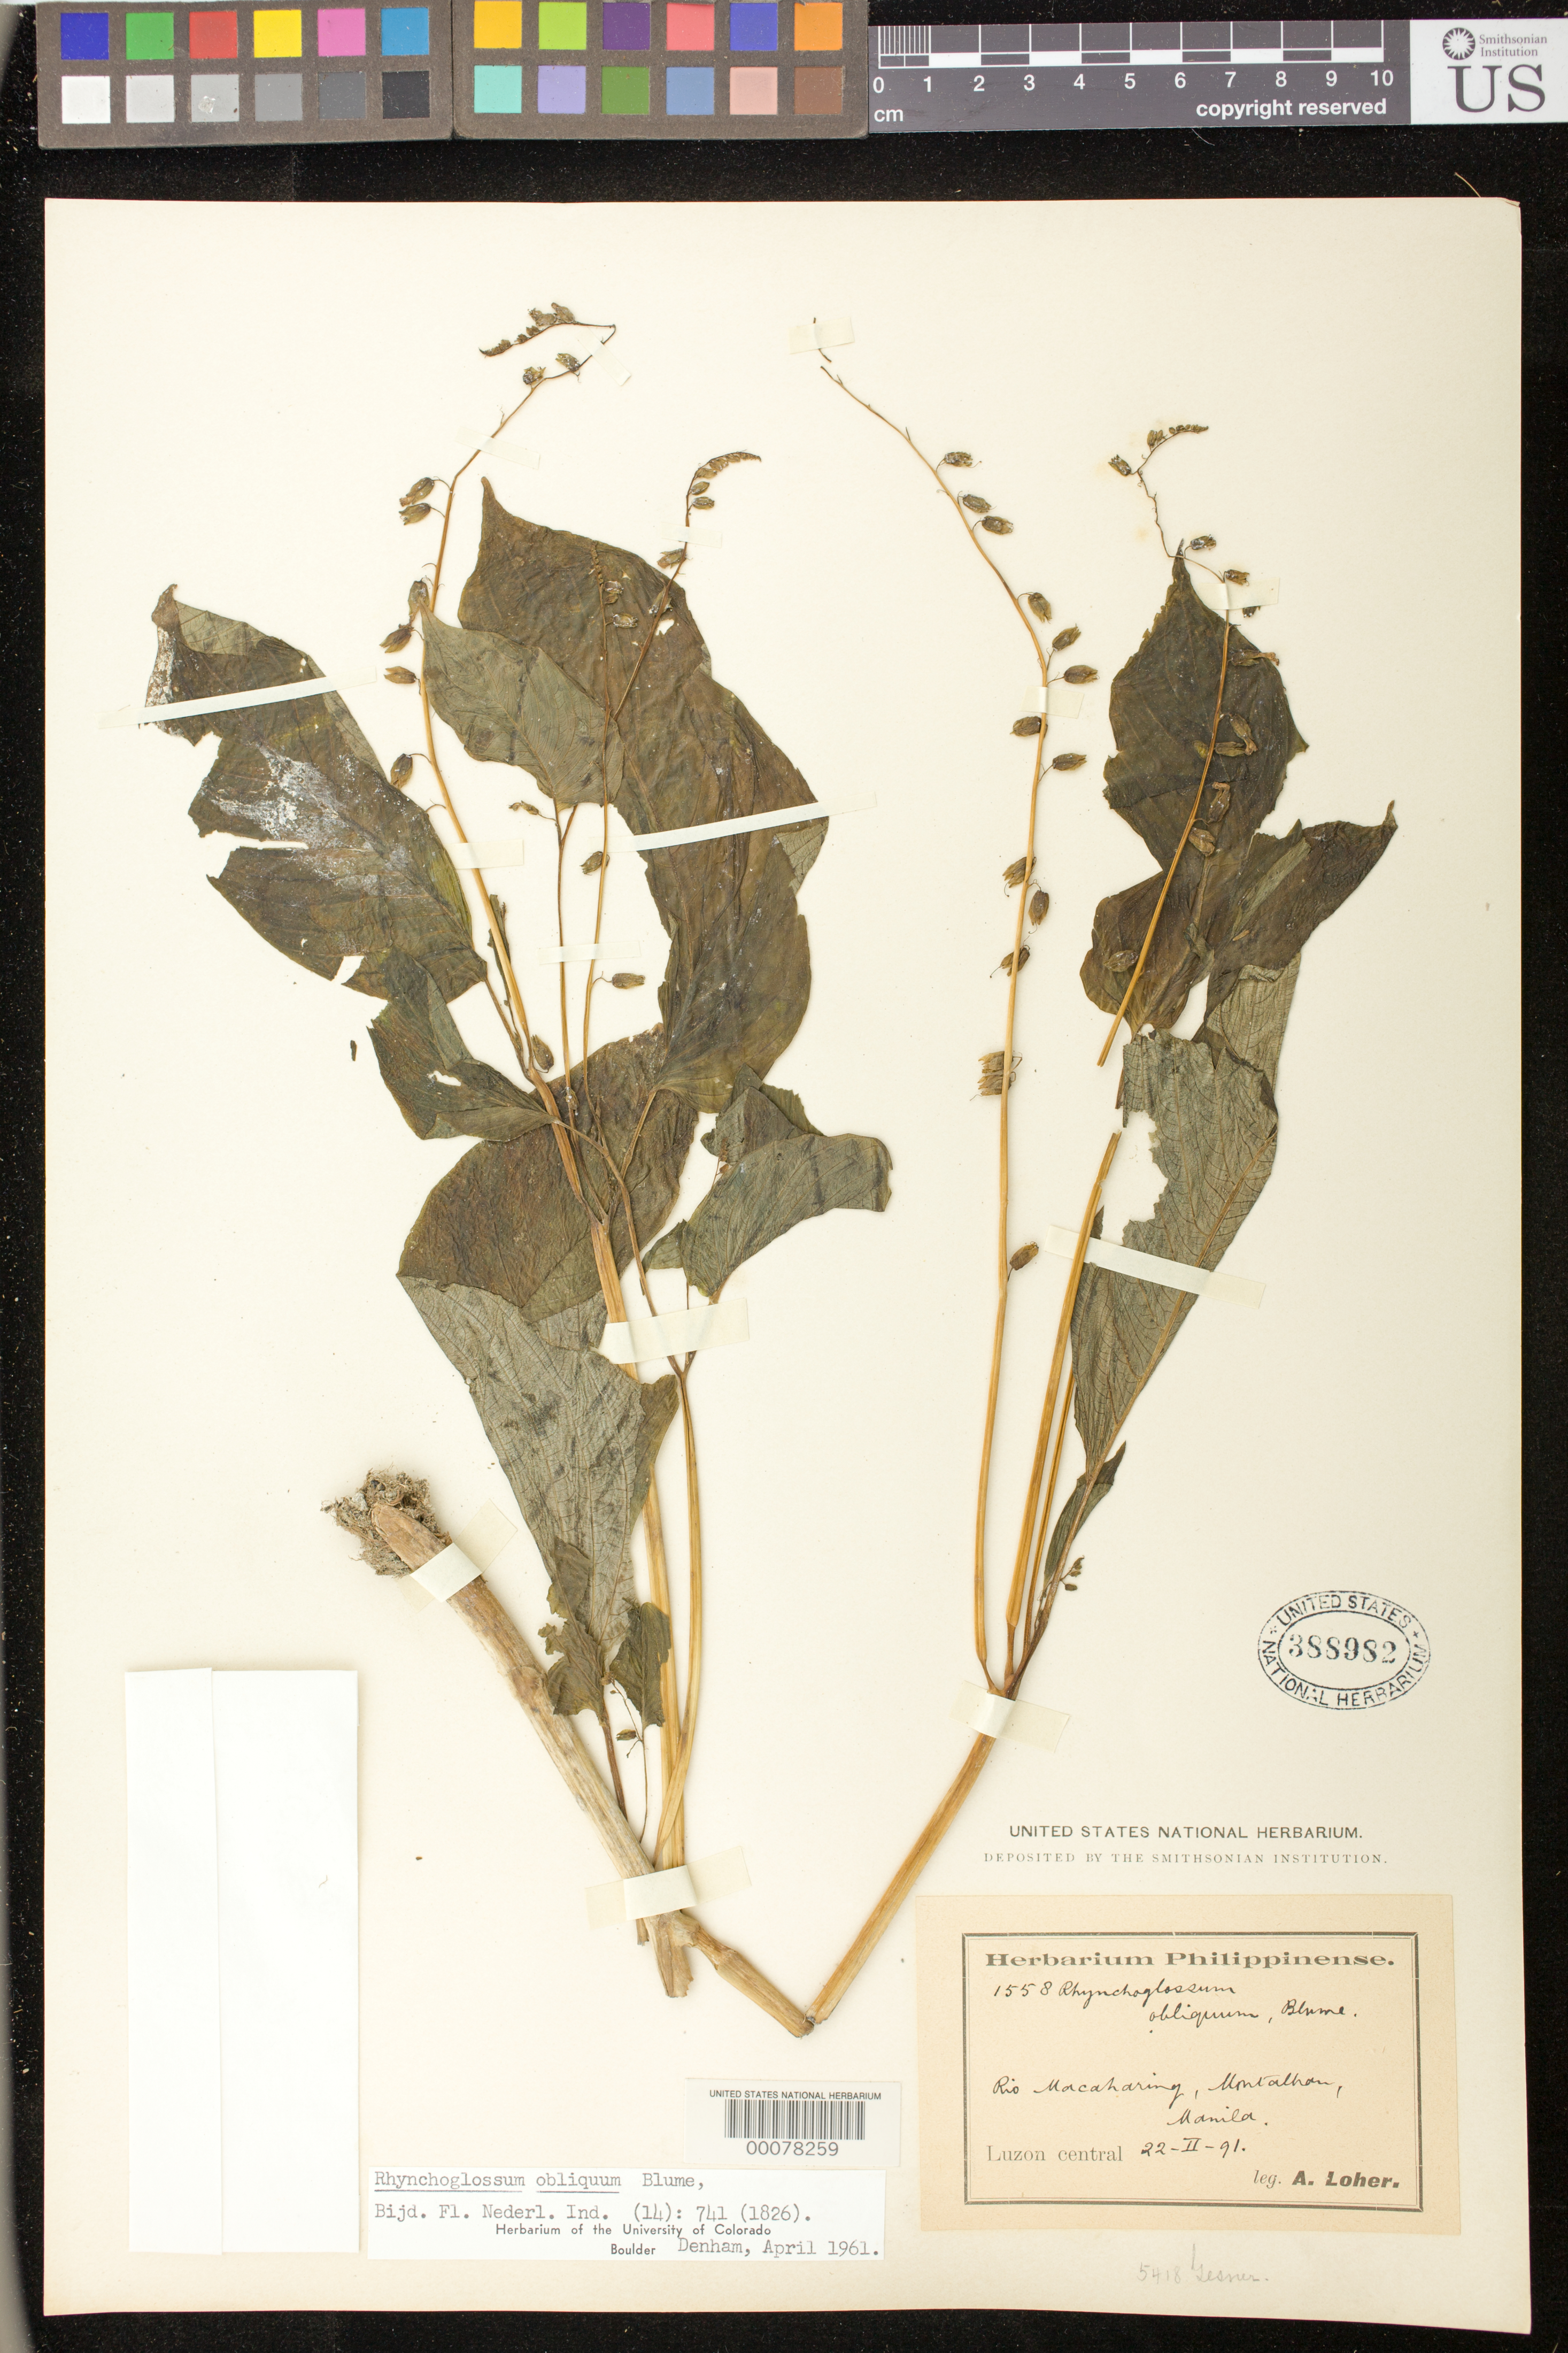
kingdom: Plantae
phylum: Tracheophyta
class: Magnoliopsida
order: Lamiales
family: Gesneriaceae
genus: Rhynchoglossum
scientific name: Rhynchoglossum obliquum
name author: Blume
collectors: A. Loher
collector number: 1558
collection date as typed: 22 Feb 1891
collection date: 1891-02-22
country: Philippines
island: Luzon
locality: Manila, Rio macaharing, montalban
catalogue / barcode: US 388982